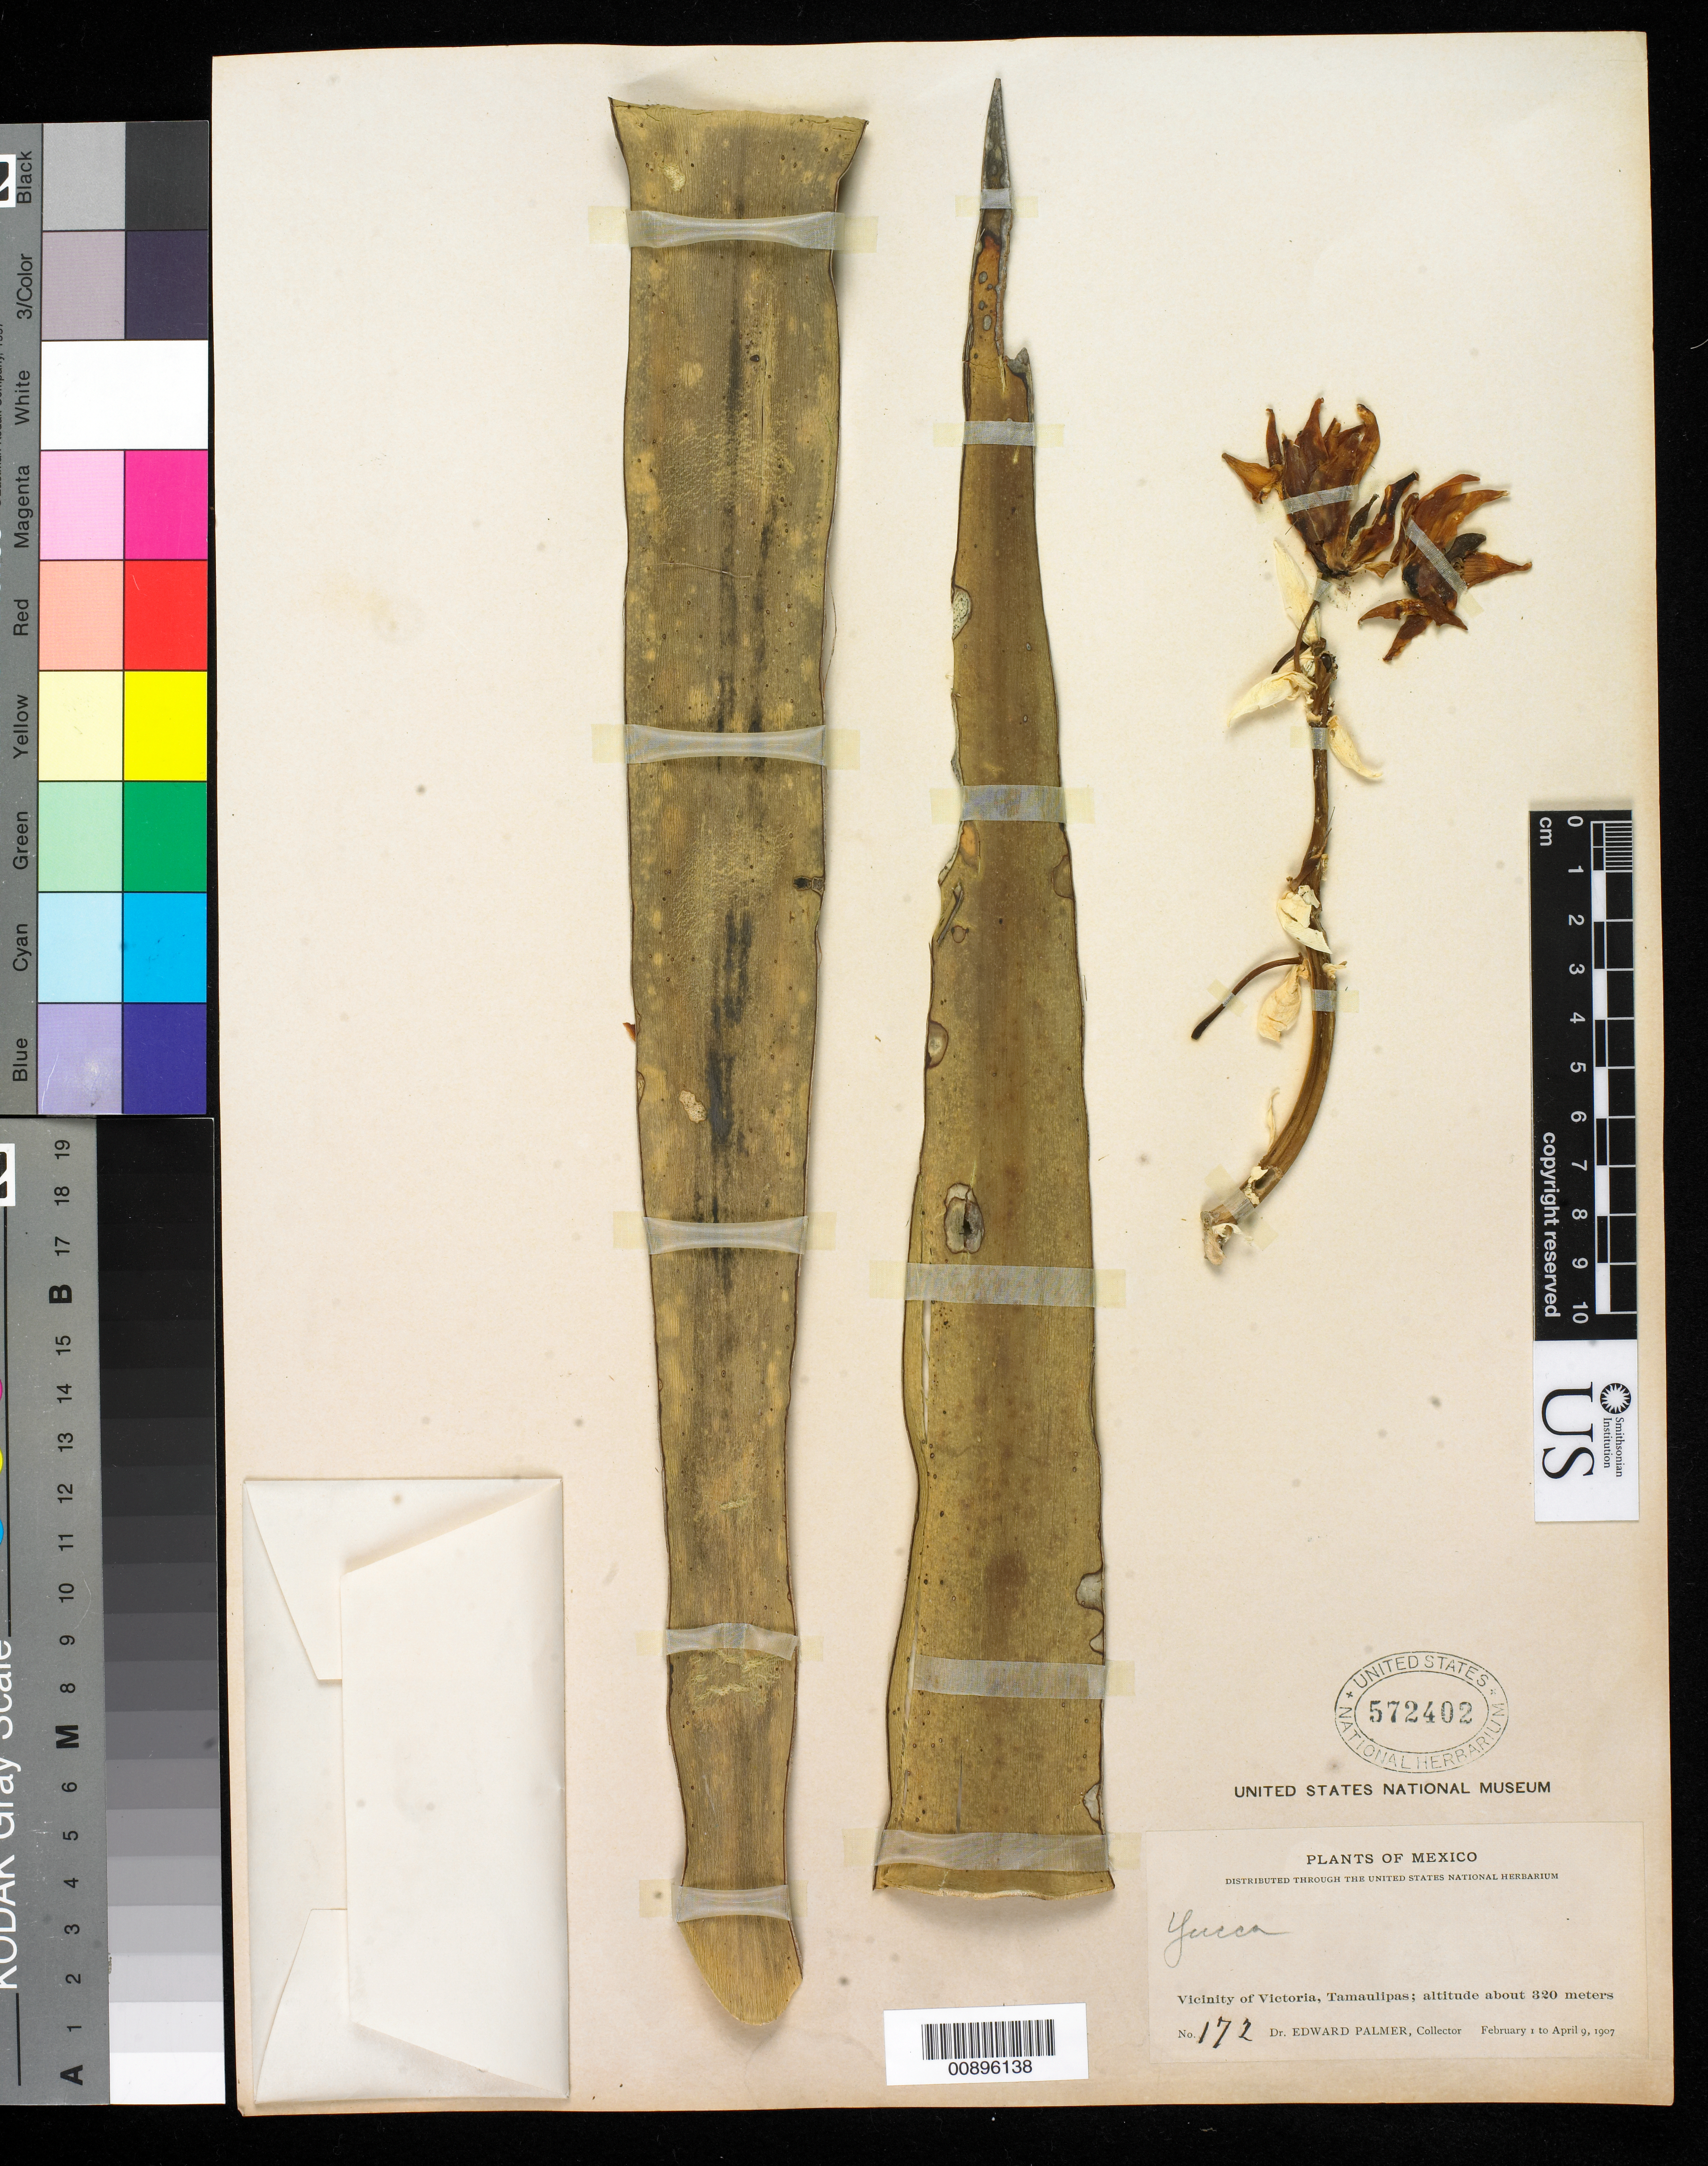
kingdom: Plantae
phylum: Tracheophyta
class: Liliopsida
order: Asparagales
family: Asparagaceae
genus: Yucca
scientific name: Yucca sp.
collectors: E. Palmer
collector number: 172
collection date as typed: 01 Feb 1907 to 09 Apr 1907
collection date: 1907-02-01/1907-04-09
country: Mexico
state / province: Tamaulipas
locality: Vicinity of Victoria.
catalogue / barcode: US 572402